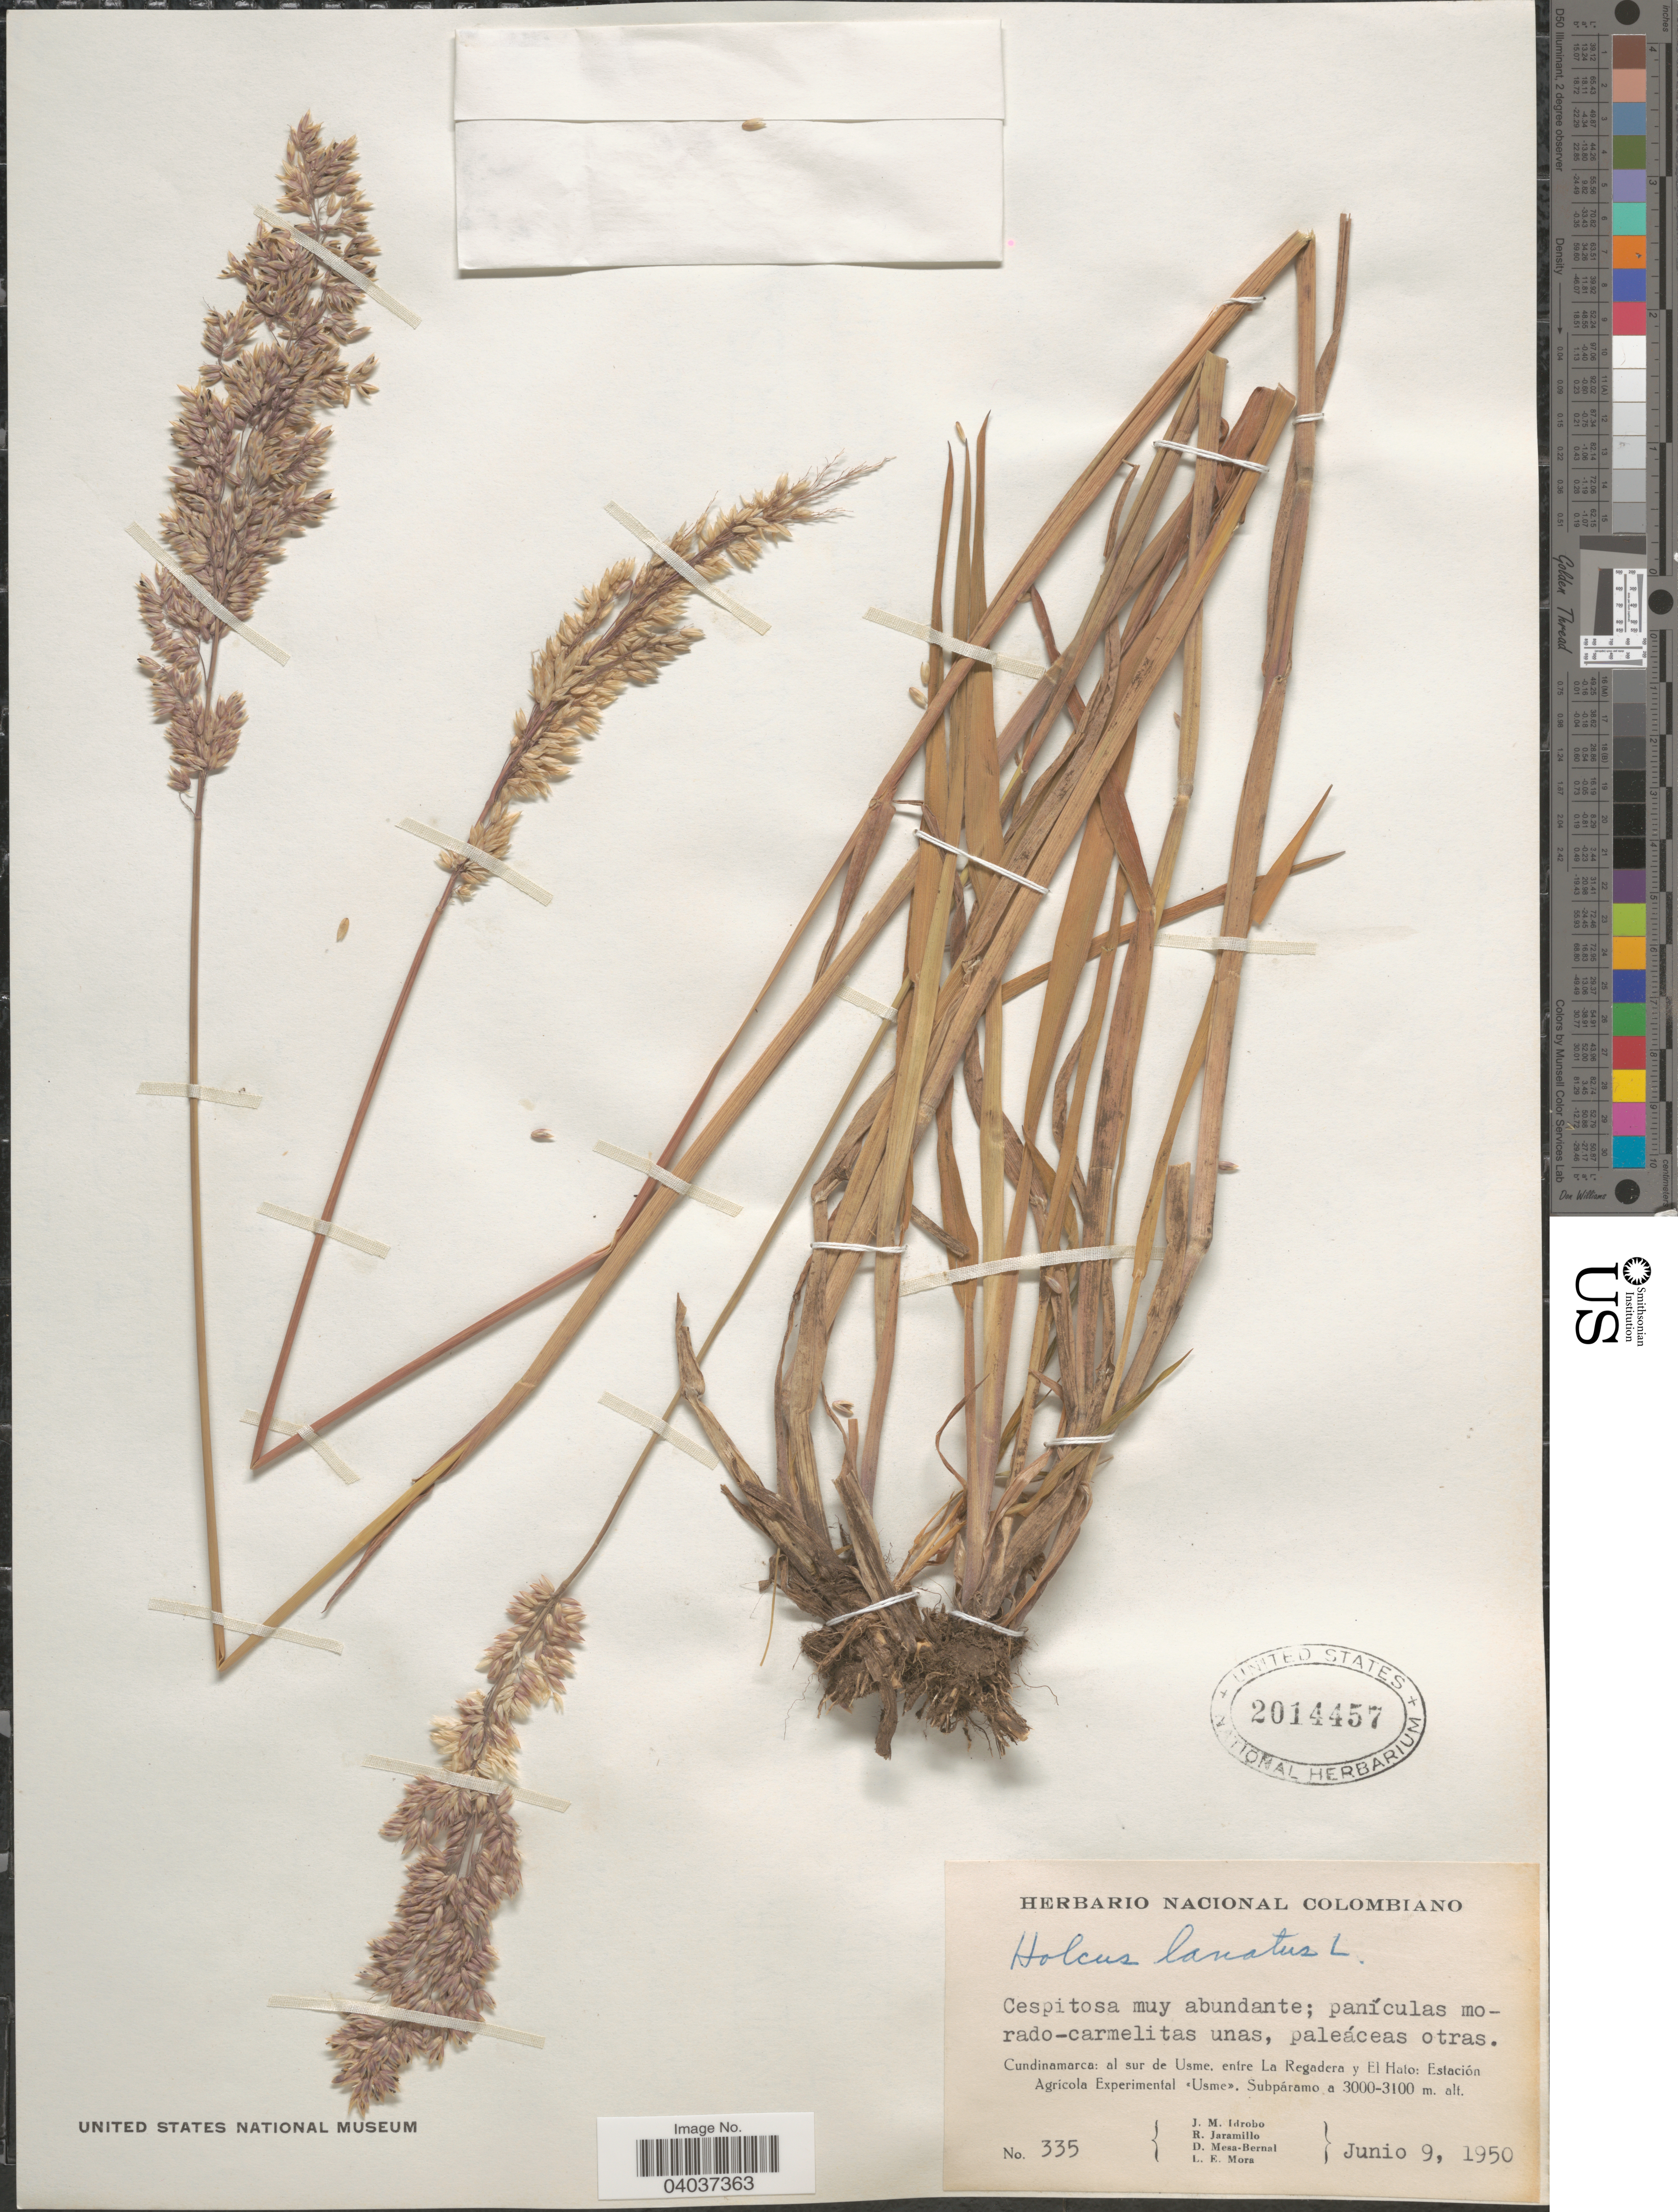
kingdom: Plantae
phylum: Tracheophyta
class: Liliopsida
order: Poales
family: Poaceae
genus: Holcus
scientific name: Holcus lanatus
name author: L.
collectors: J. M. Idrobo, R. Jaramillo, D. Mesa-Bernal & L. Mora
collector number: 335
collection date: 1950-06-09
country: Colombia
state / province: Cundinamarca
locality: Al sur de Usme, entre La Regadera y El Halo: Estación Agricola Experimental «Usme».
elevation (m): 3000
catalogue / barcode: US 2014457